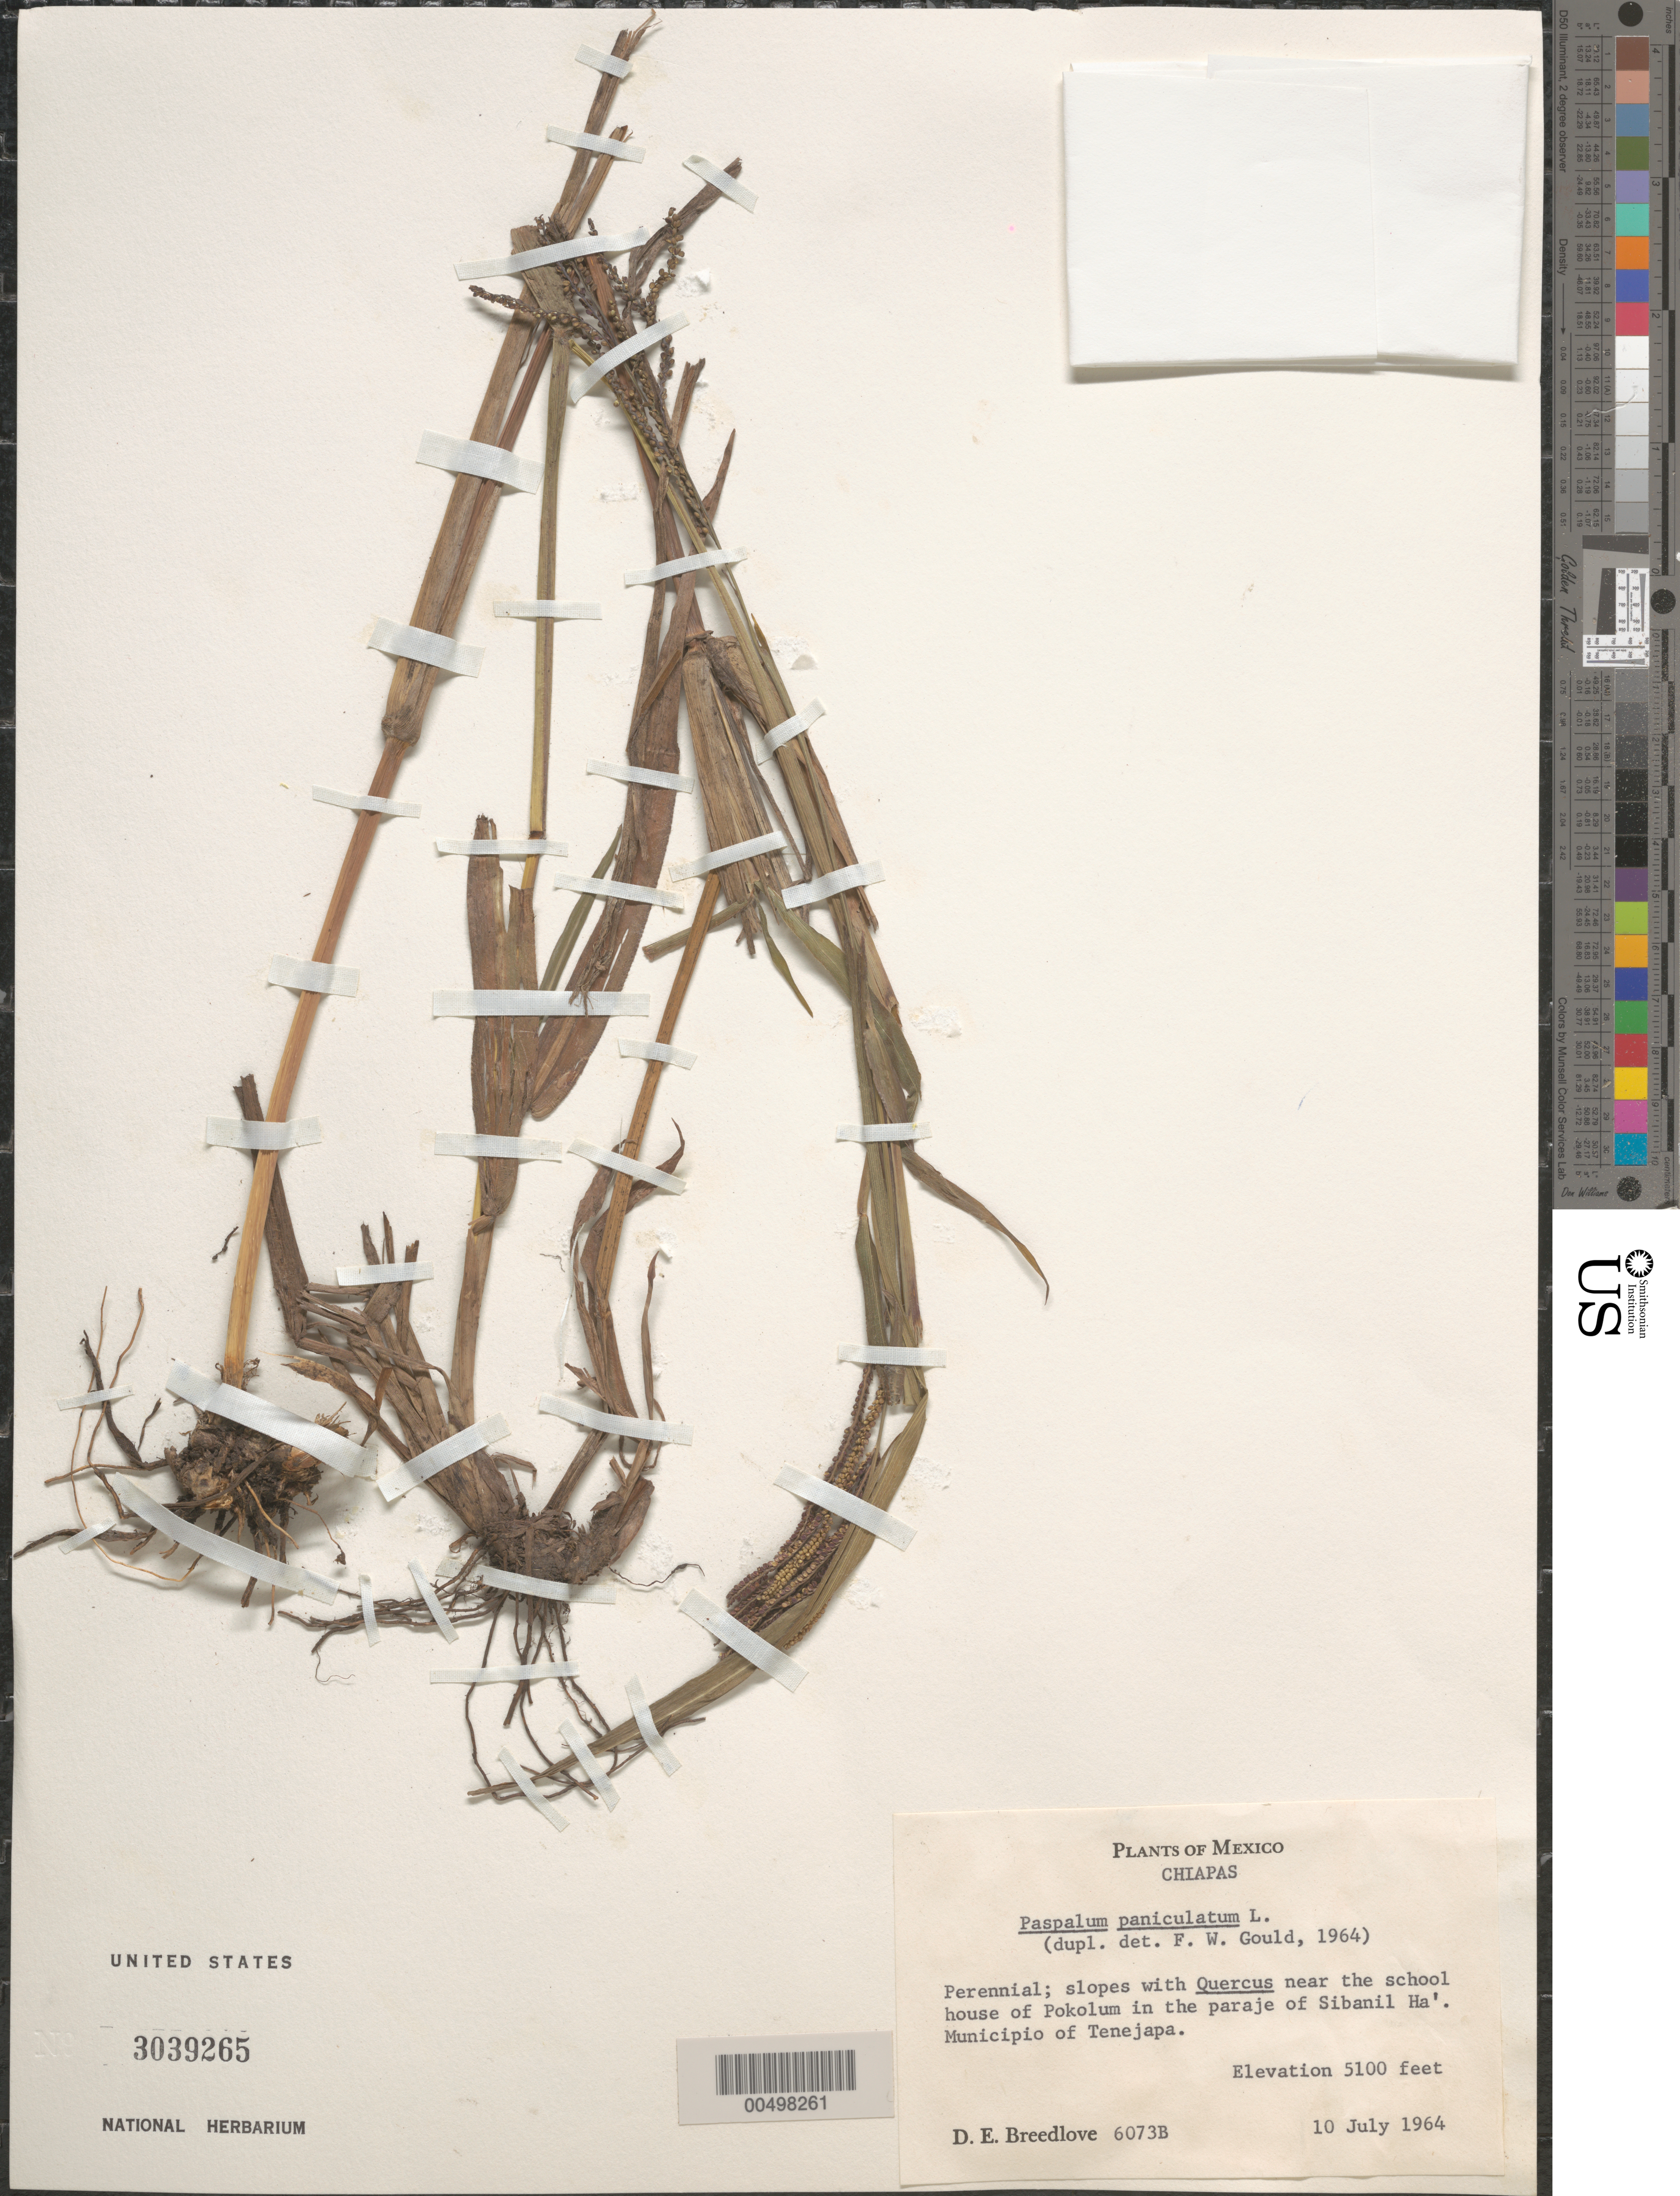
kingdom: Plantae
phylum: Tracheophyta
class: Liliopsida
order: Poales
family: Poaceae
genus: Paspalum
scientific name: Paspalum paniculatum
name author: L.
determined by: Gould, F. W.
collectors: D. E. Breedlove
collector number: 6073B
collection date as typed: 10 Jul 1964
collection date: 1964-07-10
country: Mexico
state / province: Chiapas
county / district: Tenejapa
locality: Near the school house of Pokolum in the paraje of Sibanil Ha'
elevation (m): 1554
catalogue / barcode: US 3039265